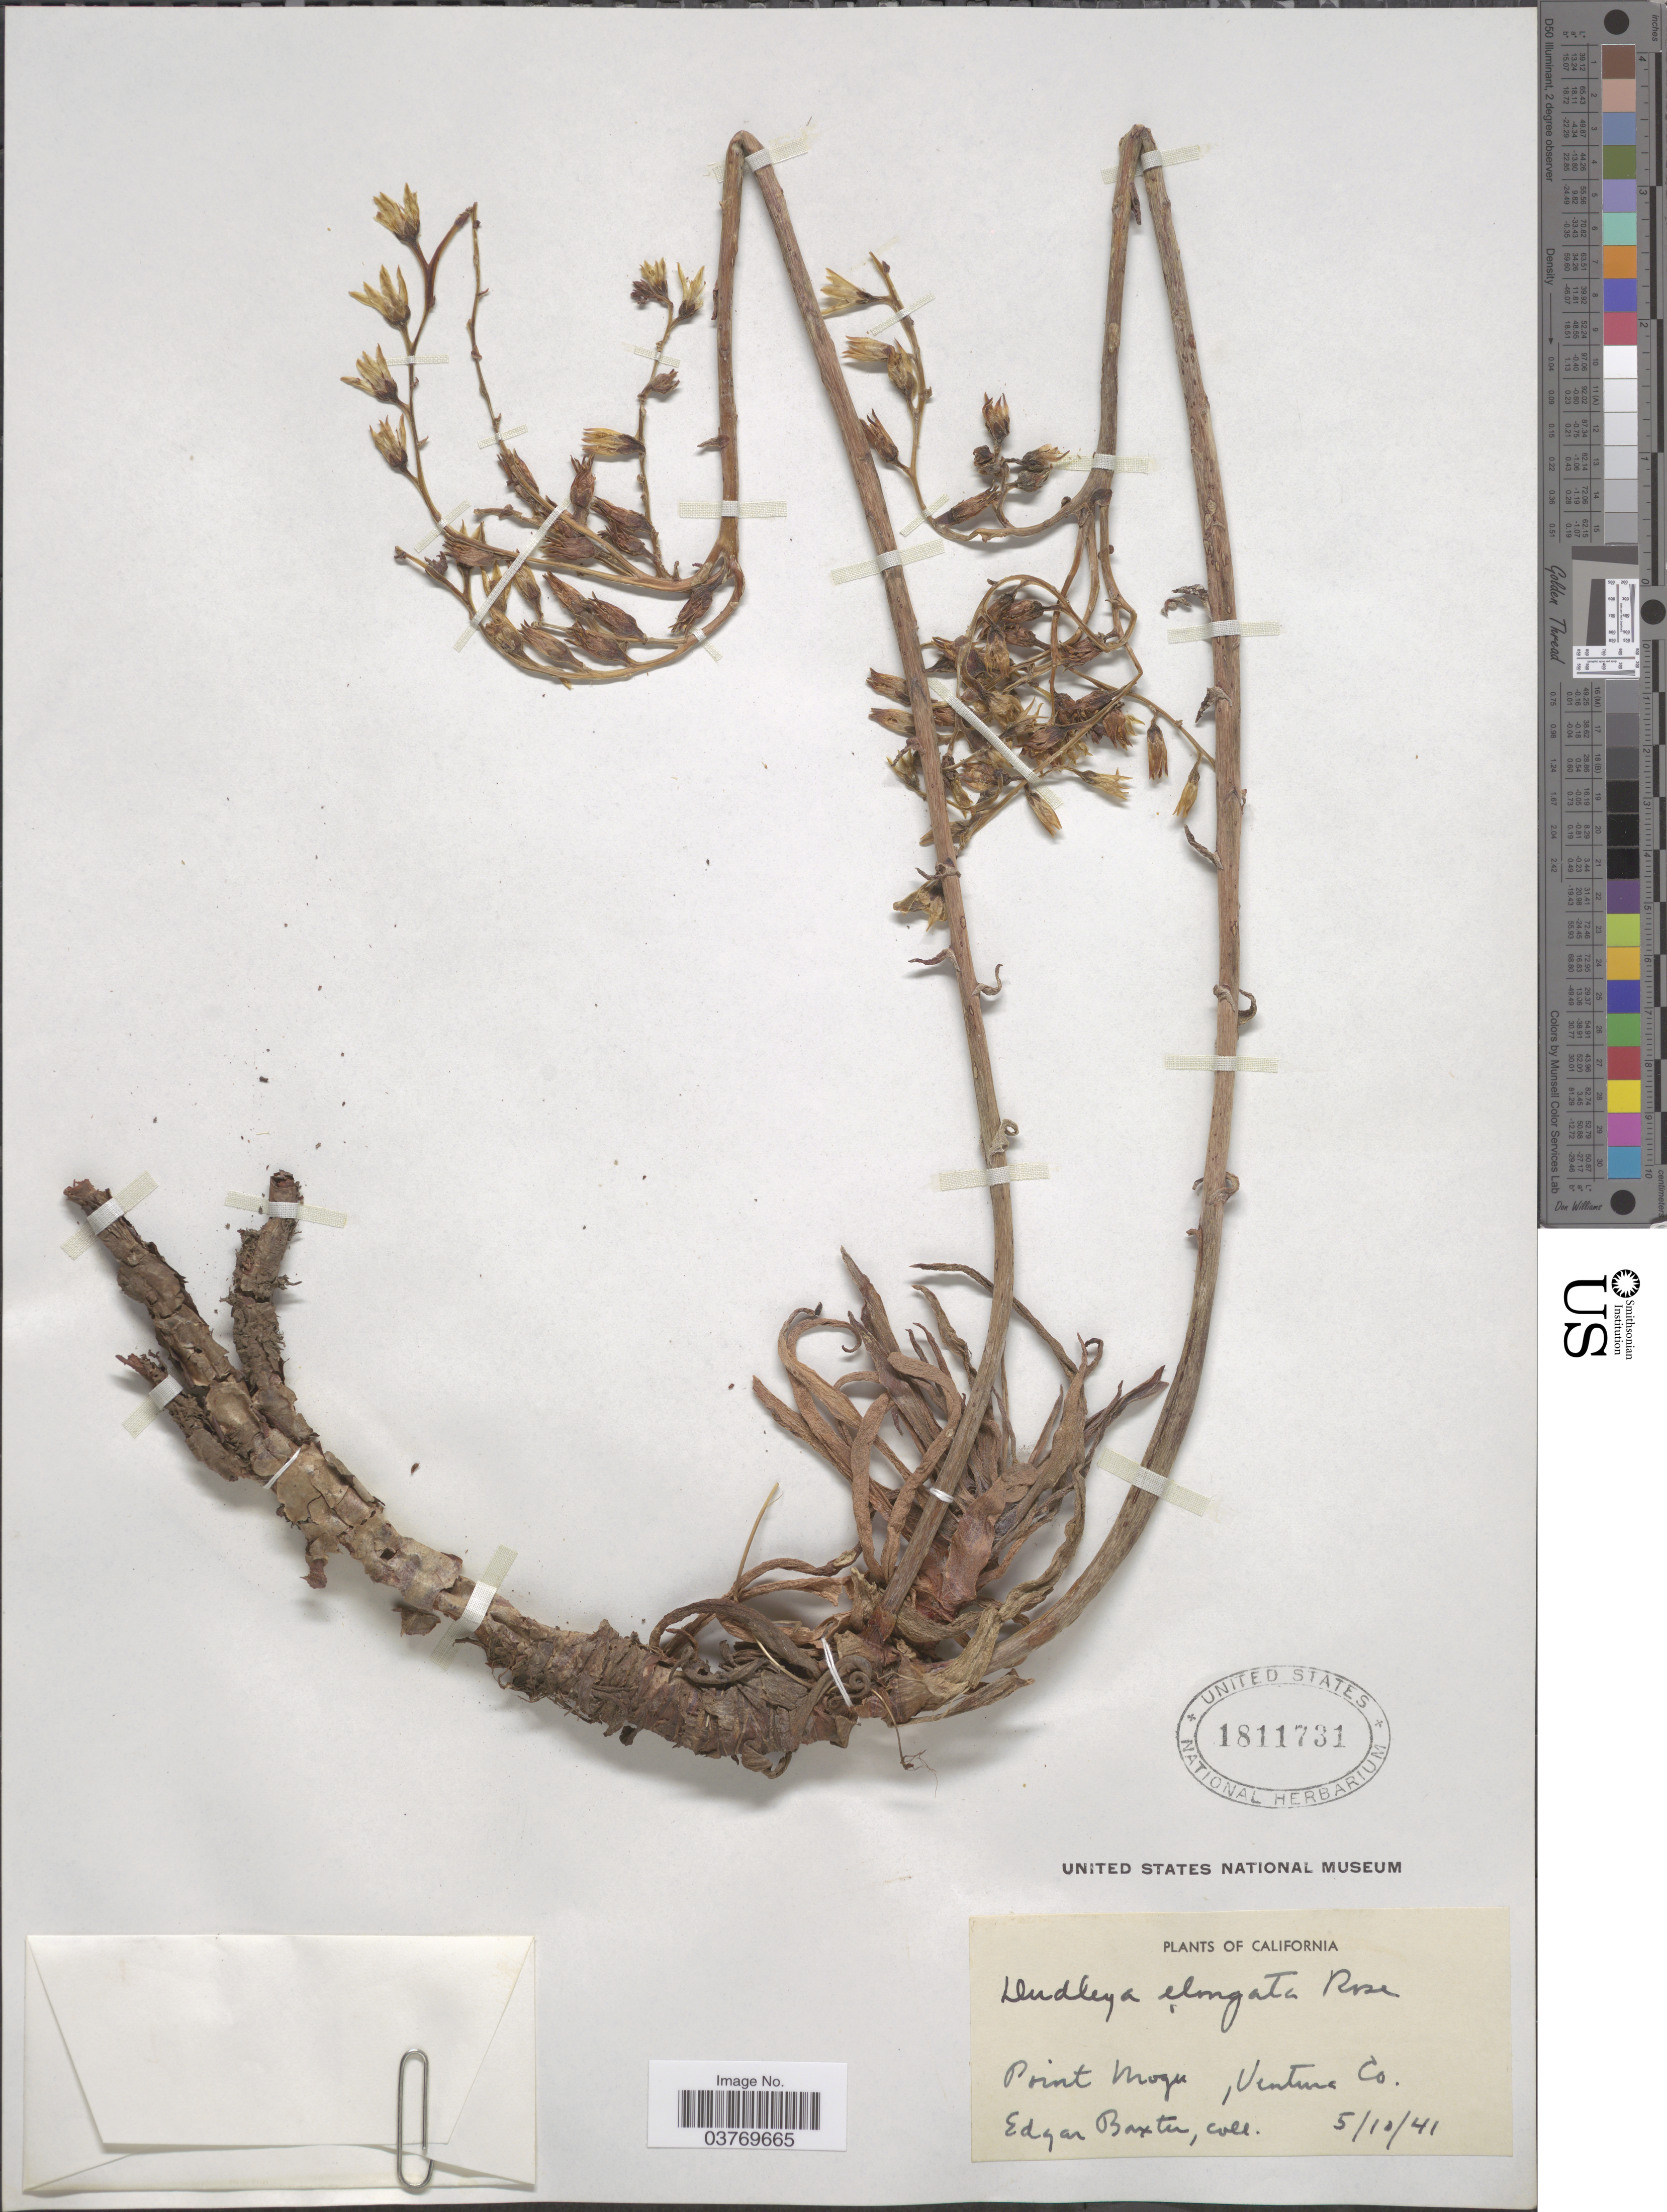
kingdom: Plantae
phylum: Tracheophyta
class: Magnoliopsida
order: Saxifragales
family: Crassulaceae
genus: Dudleya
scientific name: Dudleya elongata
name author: Rose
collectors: E. M. Baxter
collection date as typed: Transcribed d/m/y: 10/5/41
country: United States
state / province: California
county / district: Ventura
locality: Point Mogu, Ventura Co.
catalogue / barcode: US 1811731